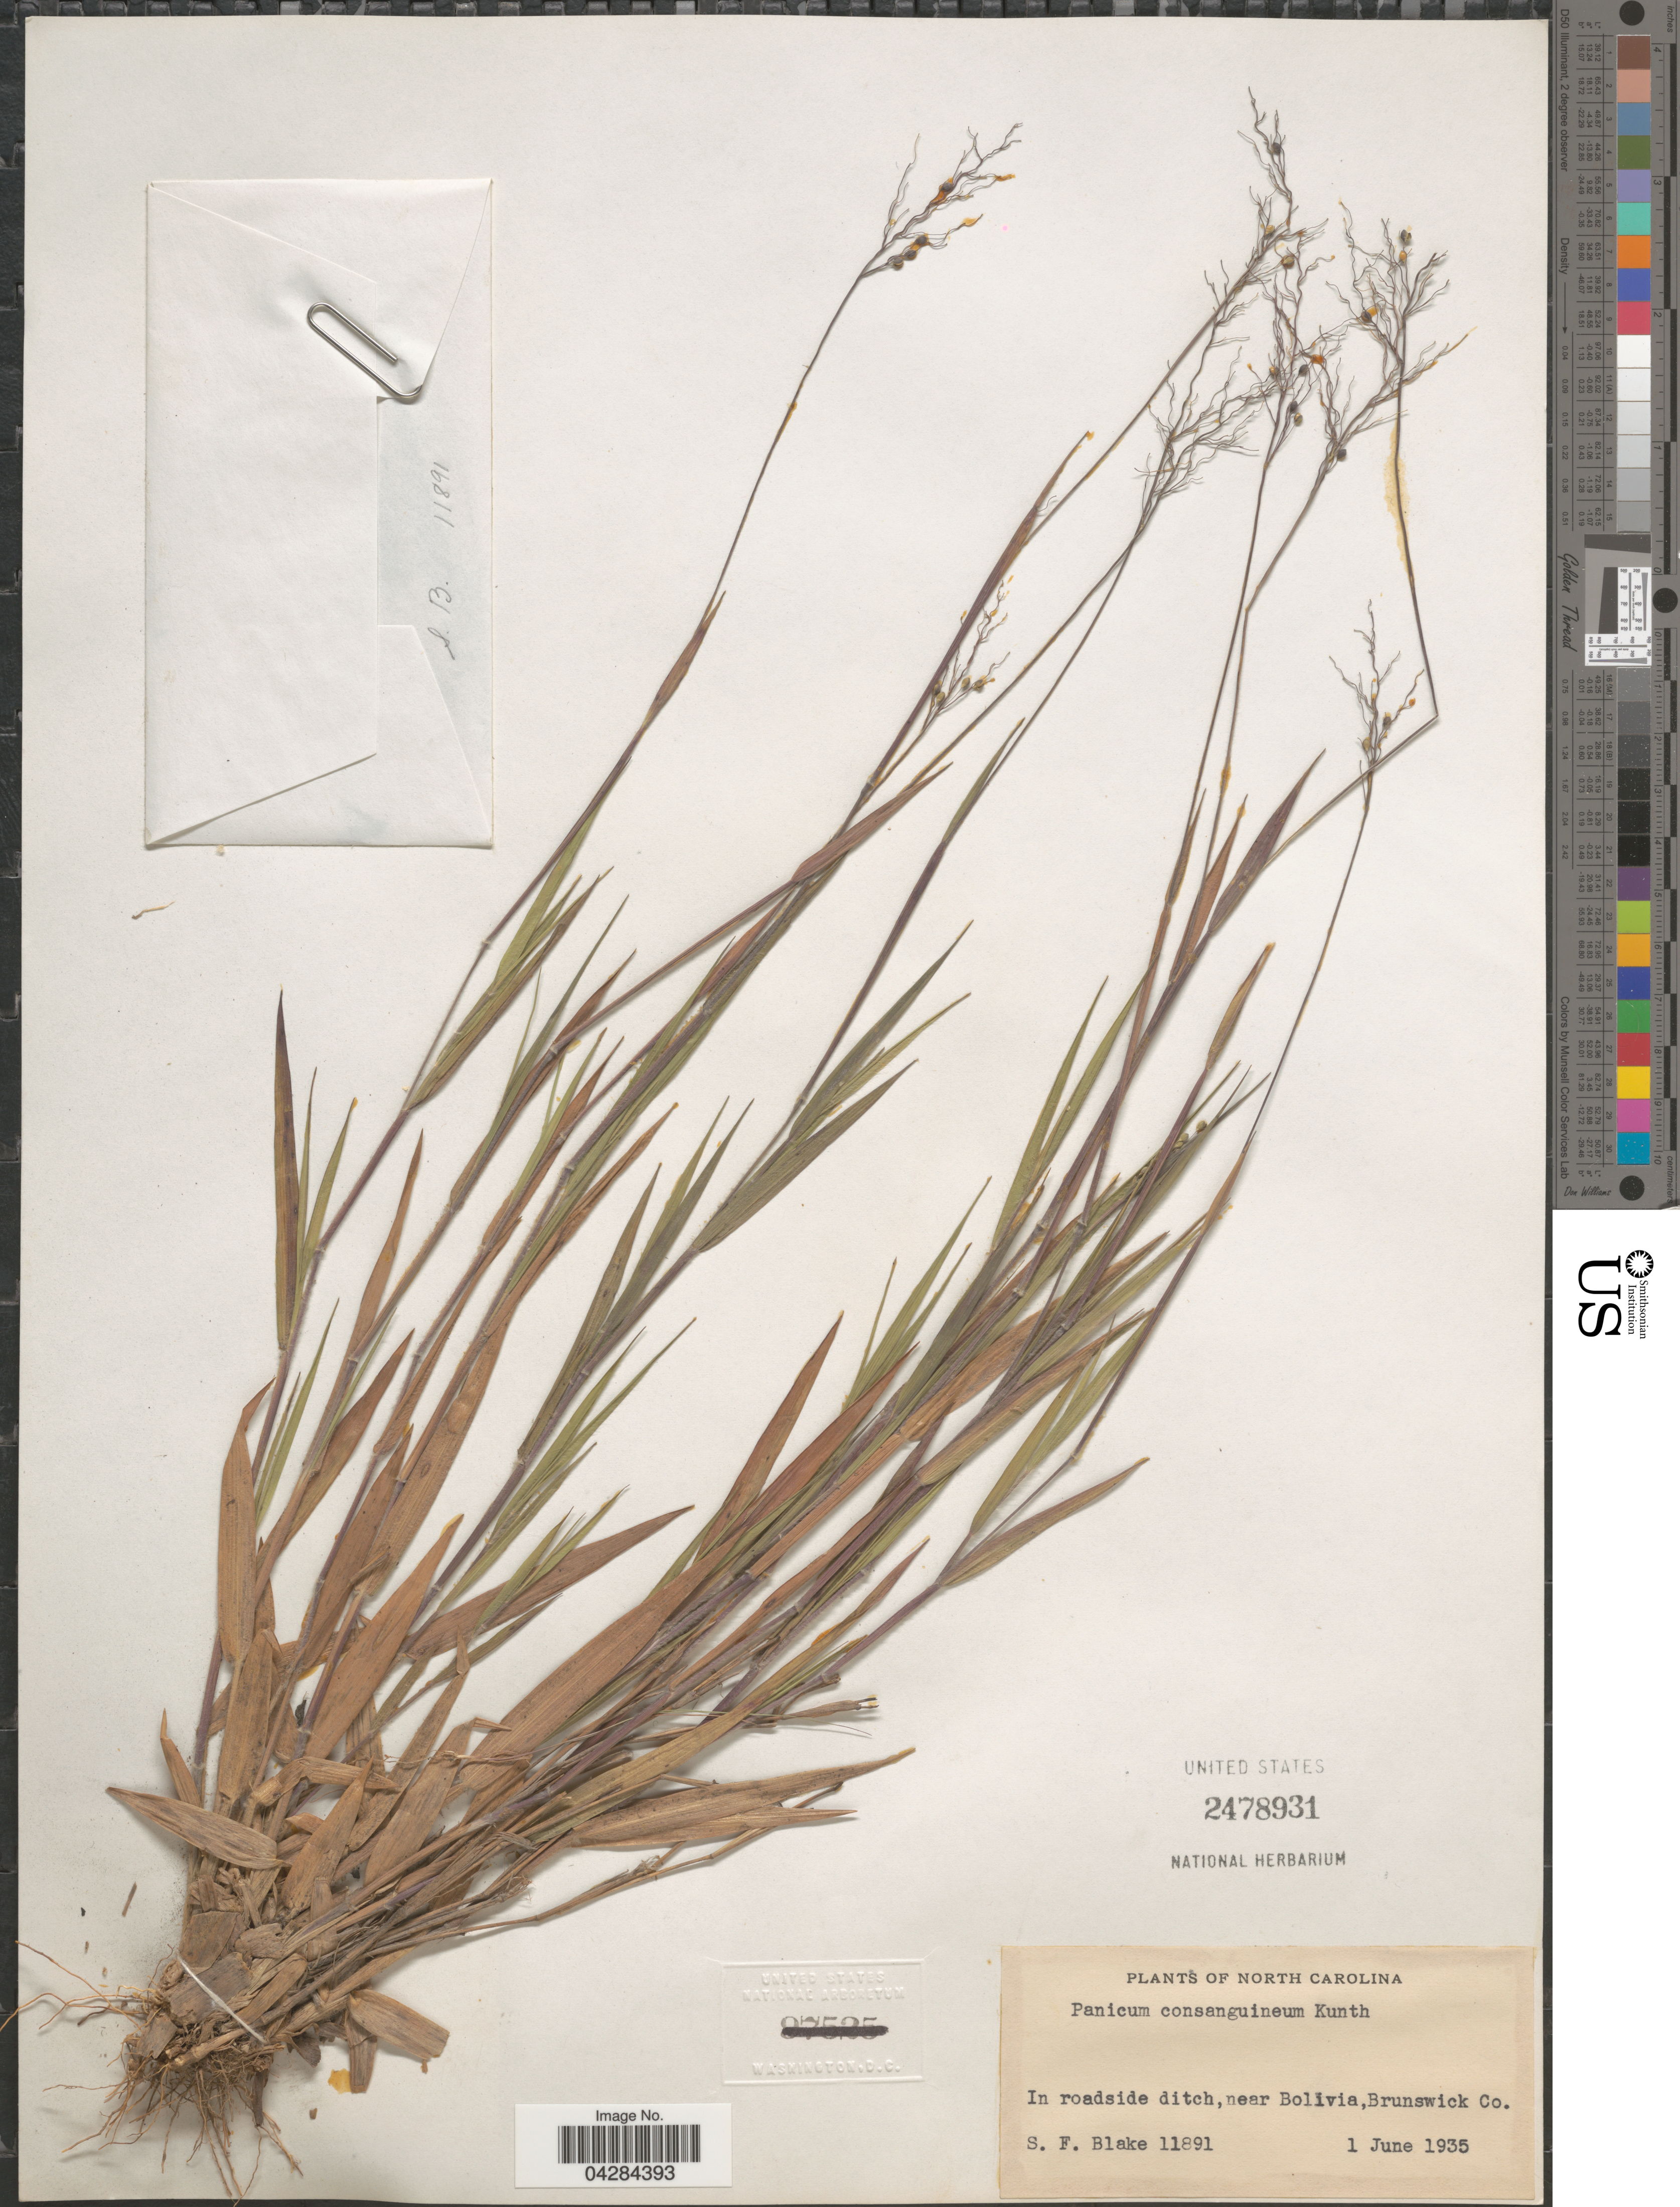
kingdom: Plantae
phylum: Tracheophyta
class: Liliopsida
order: Poales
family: Poaceae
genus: Dichanthelium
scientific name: Dichanthelium ovale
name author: (Elliott) Gould & C.A. Clark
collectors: S. Blake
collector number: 11891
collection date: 1935-06-01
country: United States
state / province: North Carolina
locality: In roadside ditch, near Bolivia,Brunswick Co.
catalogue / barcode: US 2478931